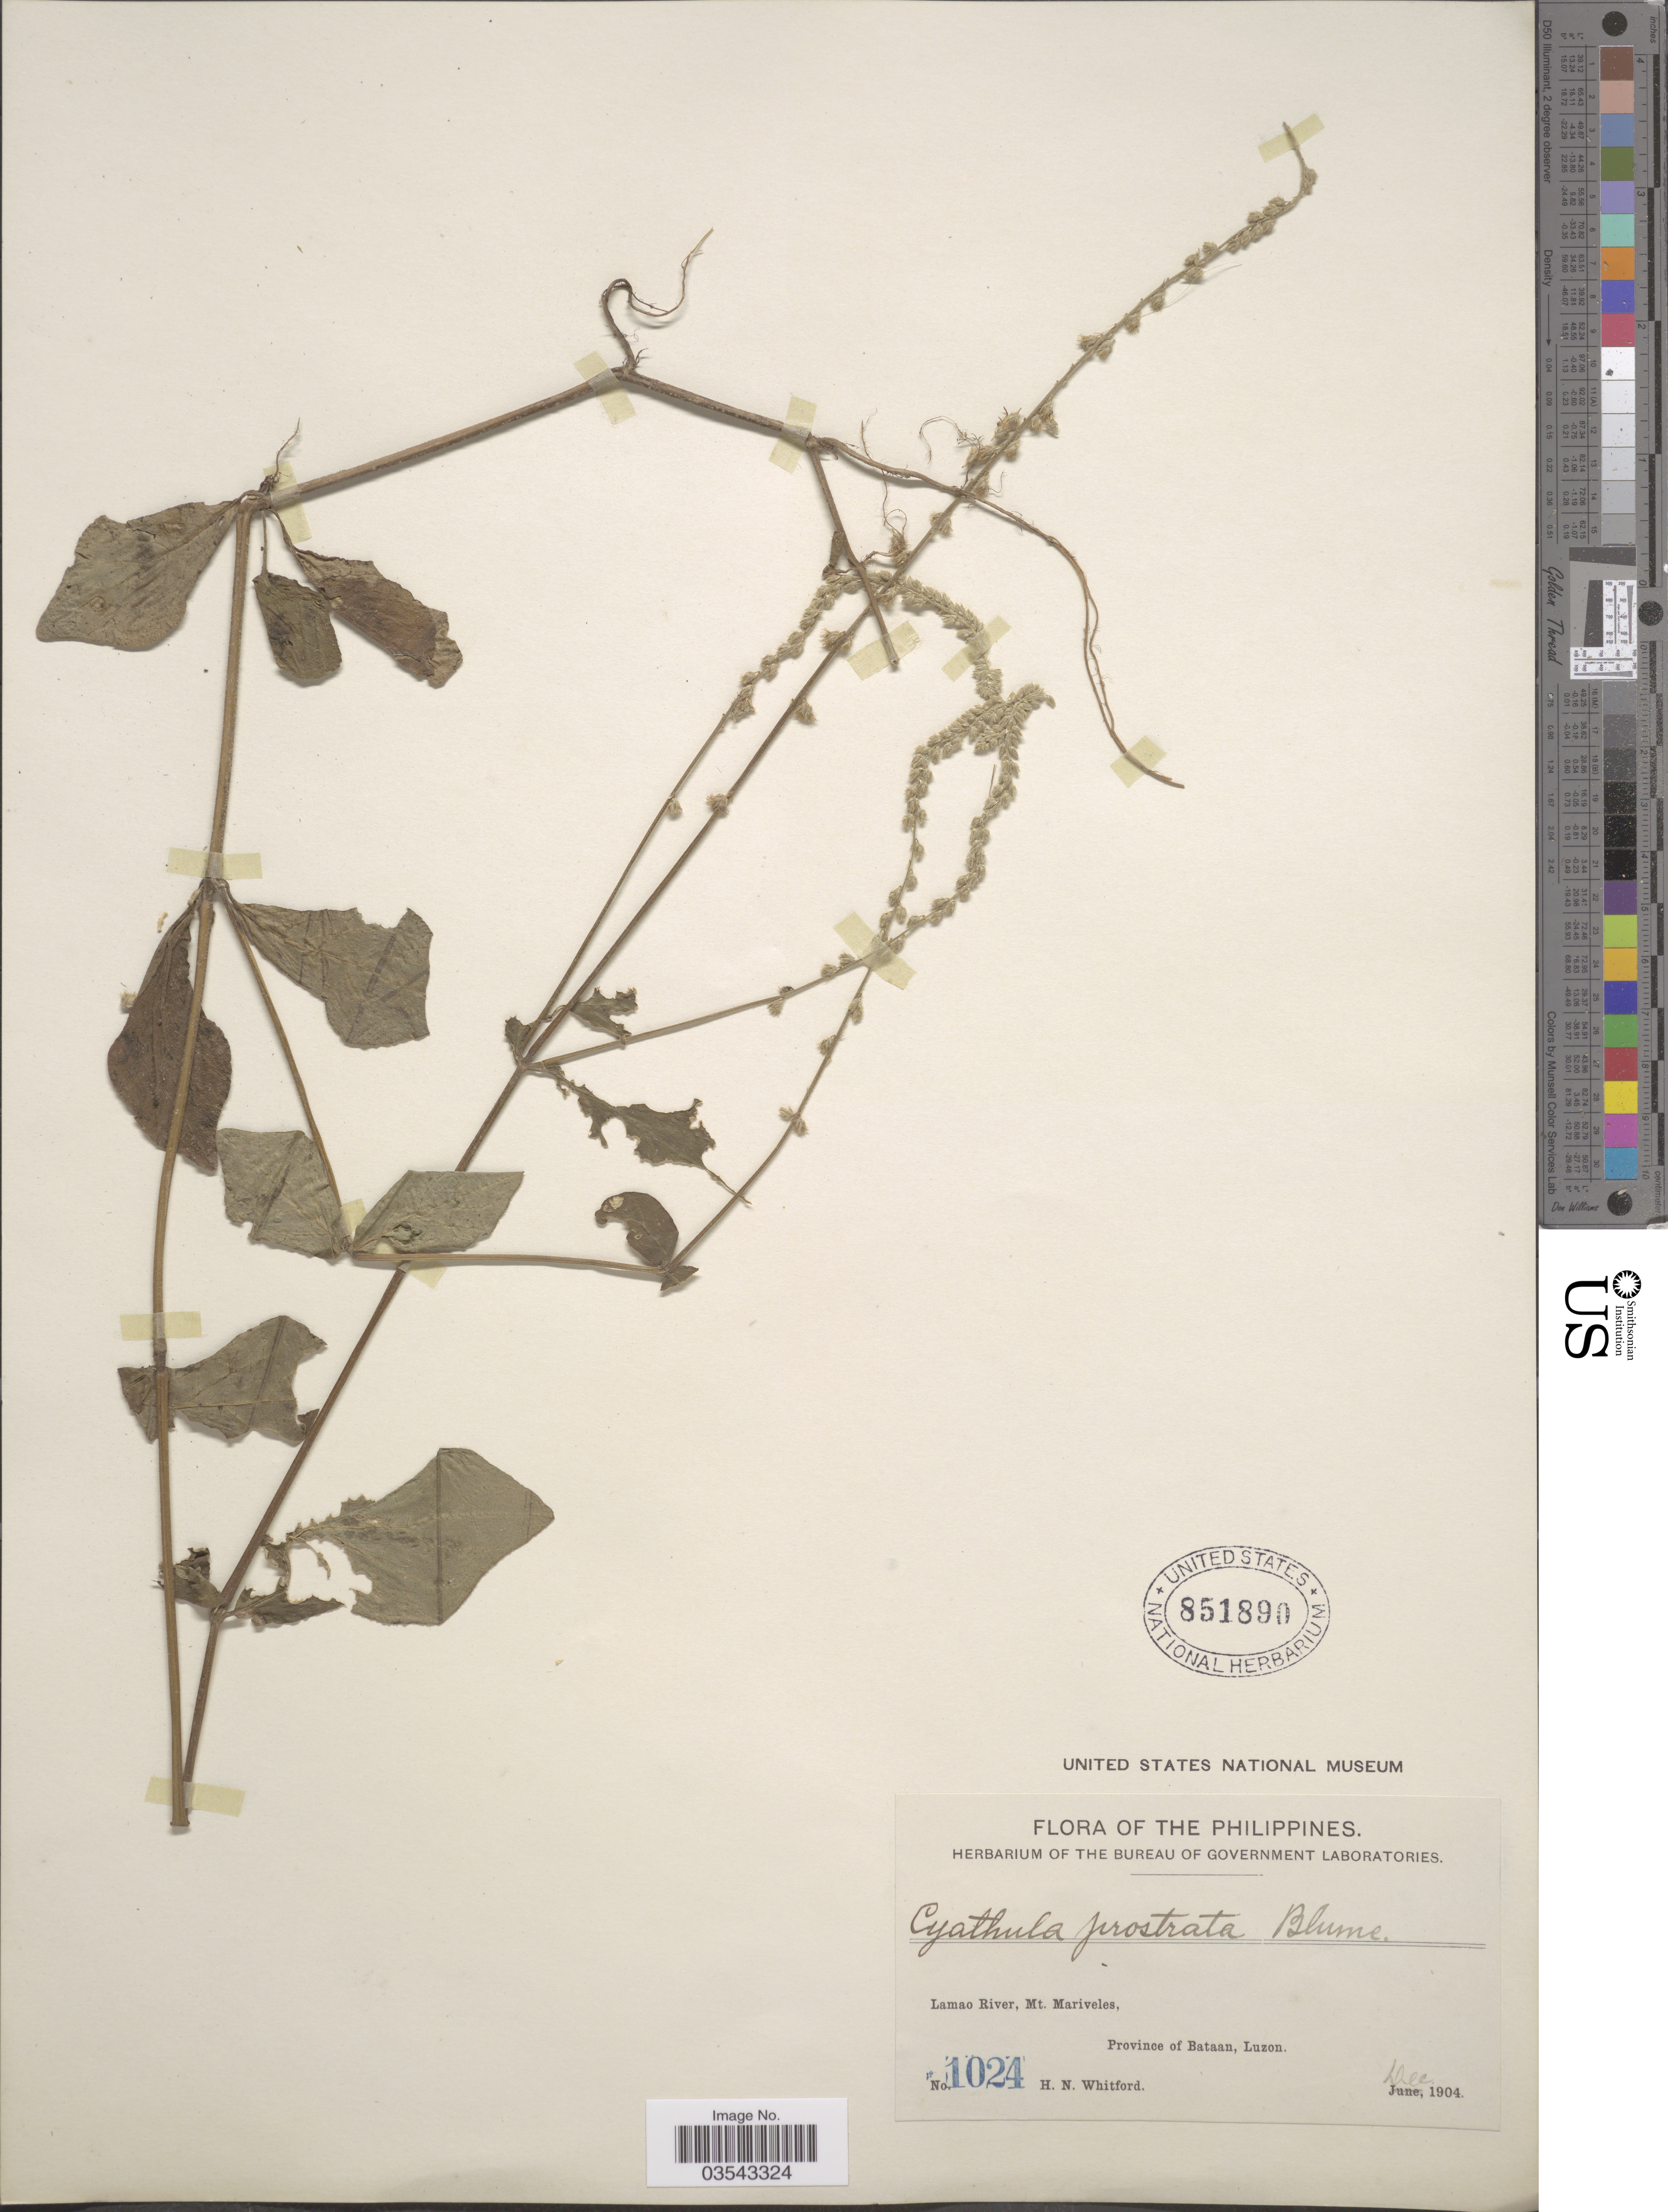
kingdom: Plantae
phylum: Tracheophyta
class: Magnoliopsida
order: Caryophyllales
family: Amaranthaceae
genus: Cyathula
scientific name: Cyathula prostrata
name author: (L.) Blume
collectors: H. N. Whitford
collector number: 1024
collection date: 1904-12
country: Philippines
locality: Lamao River, Mt. Mariveles, Province of Bataan, Luzon.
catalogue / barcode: US 851890